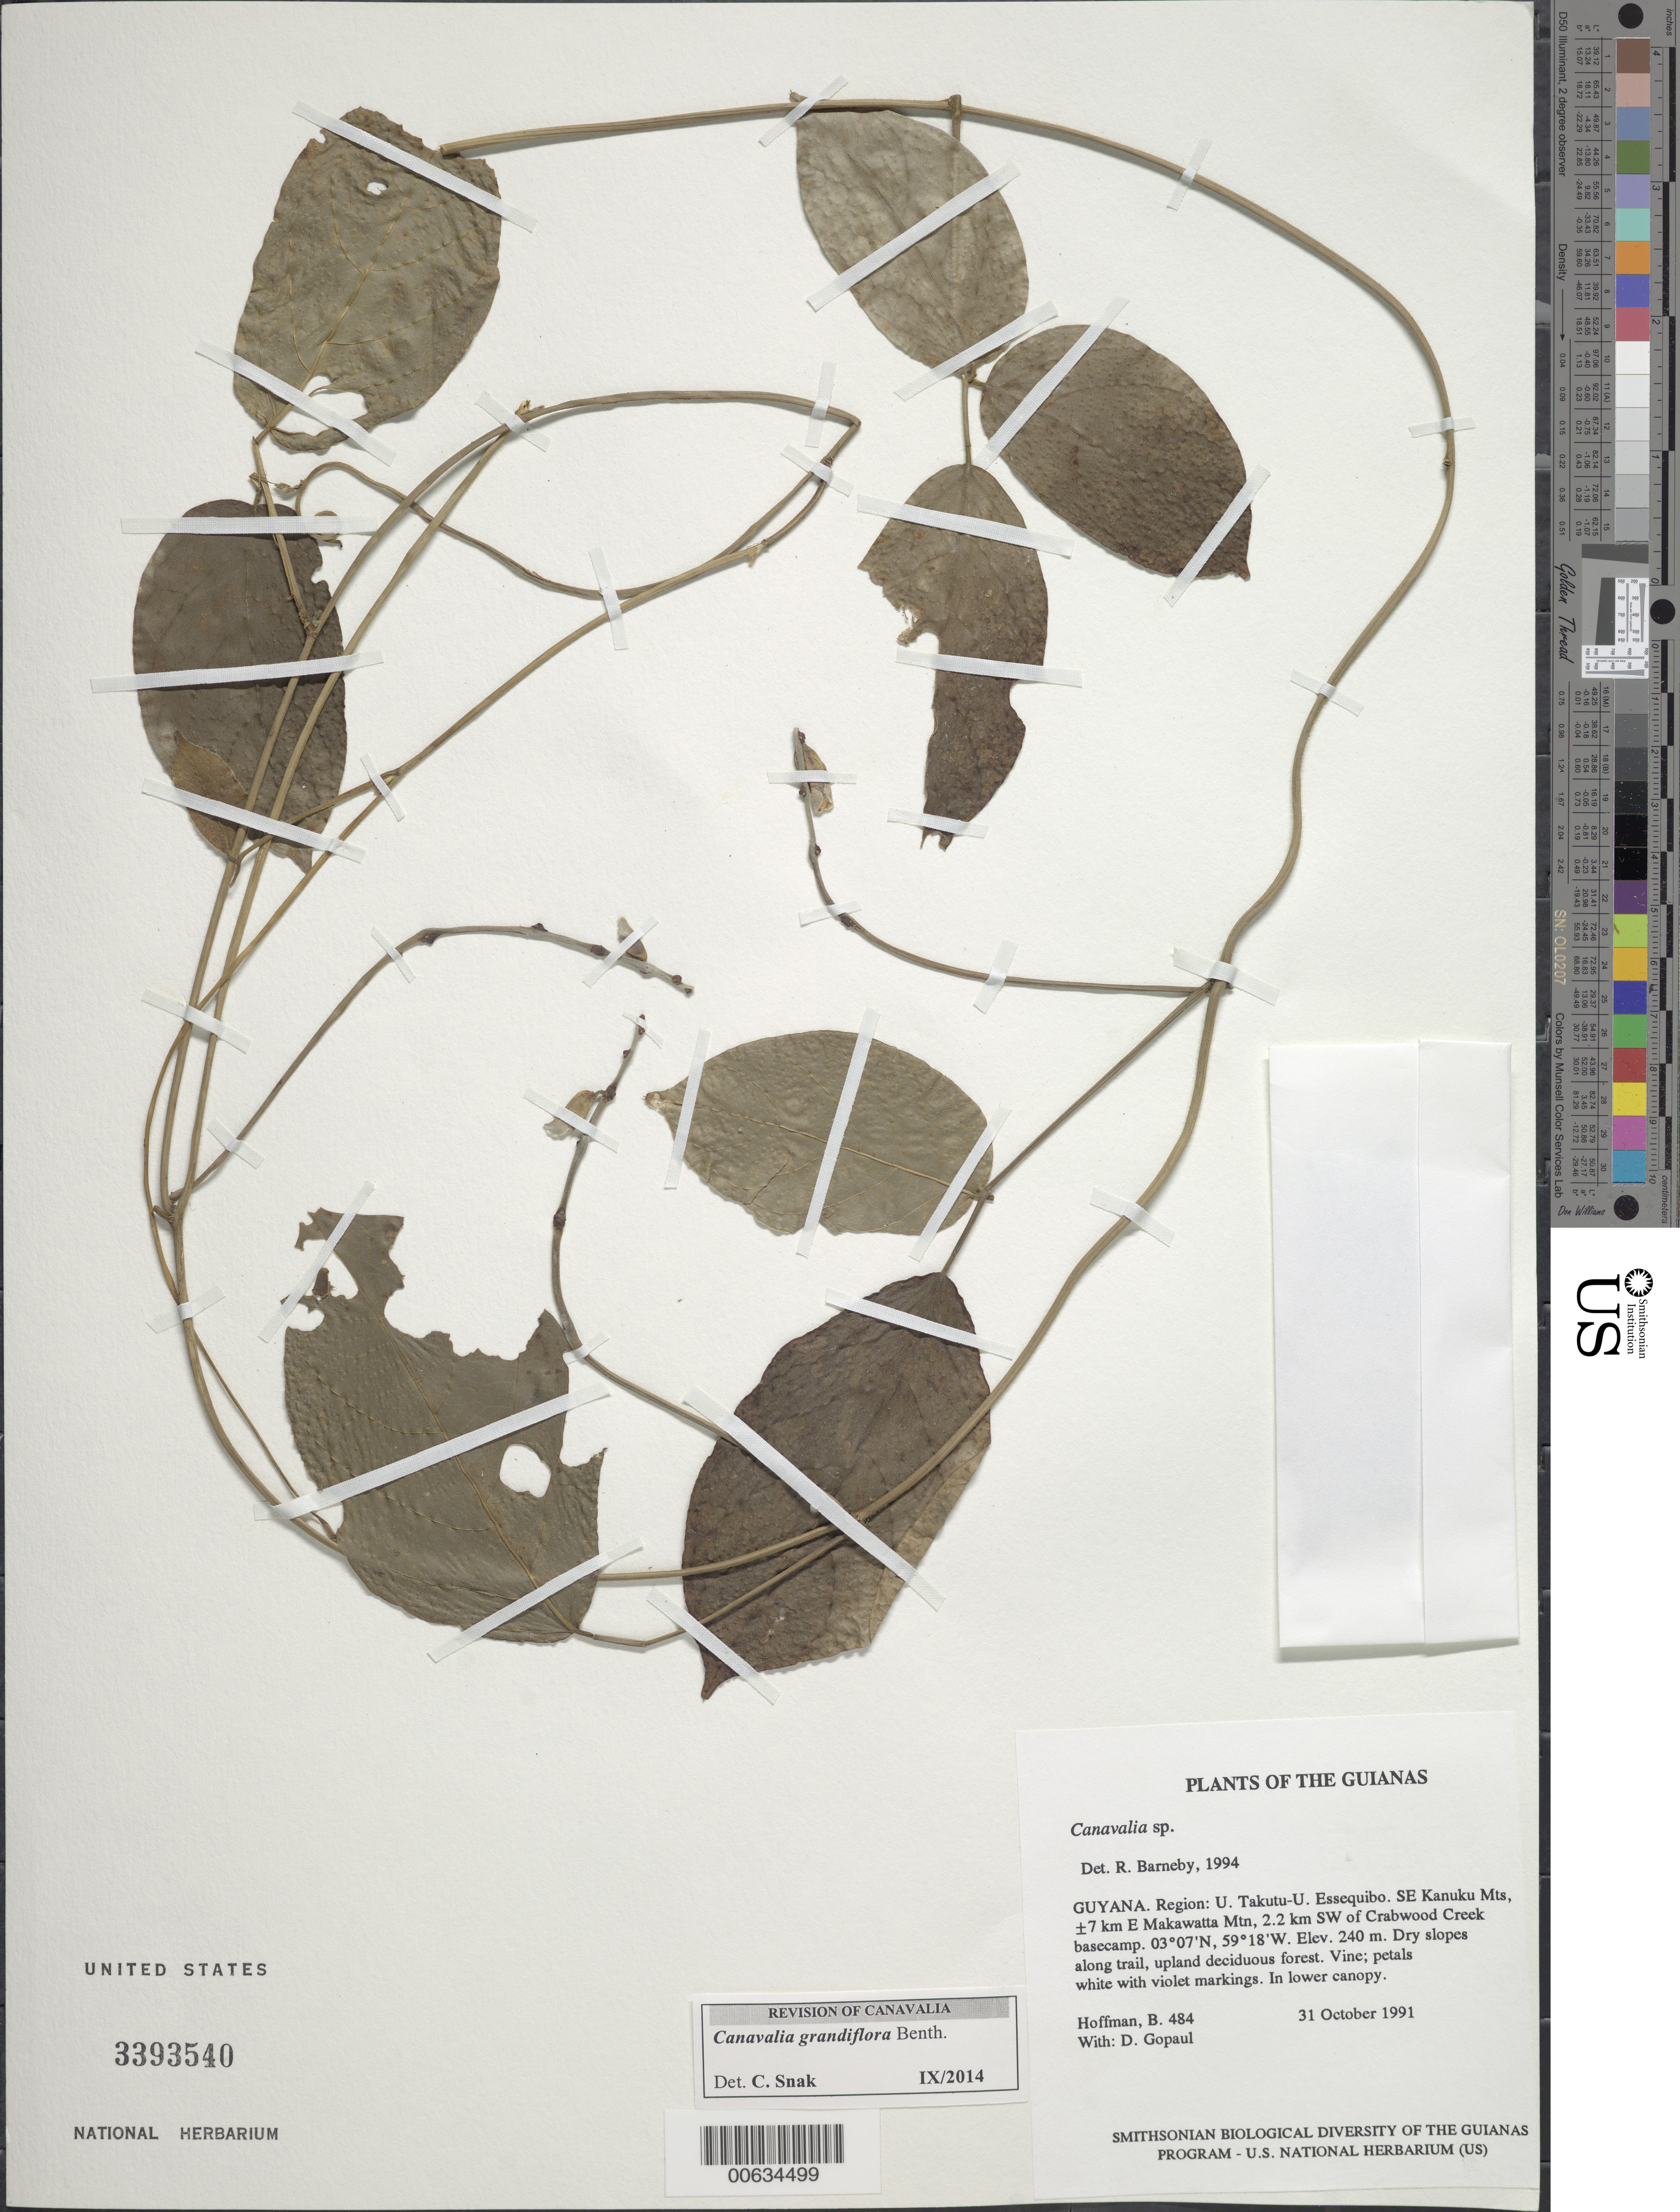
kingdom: Plantae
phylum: Tracheophyta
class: Magnoliopsida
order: Fabales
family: Fabaceae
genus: Canavalia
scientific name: Canavalia grandiflora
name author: Benth.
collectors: B. Hoffman & D. Gopaul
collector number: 484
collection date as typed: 31 October 1991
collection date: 1991-10-31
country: Guyana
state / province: U. Takutu-U. Essequibo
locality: SE Kanuku Mts, ±7 km E of Makawatta Mountain, 2.2 km SW of Crabwood Creek basecamp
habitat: Dry slopes along trail, upland deciduous forest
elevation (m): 240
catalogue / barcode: US 3393540